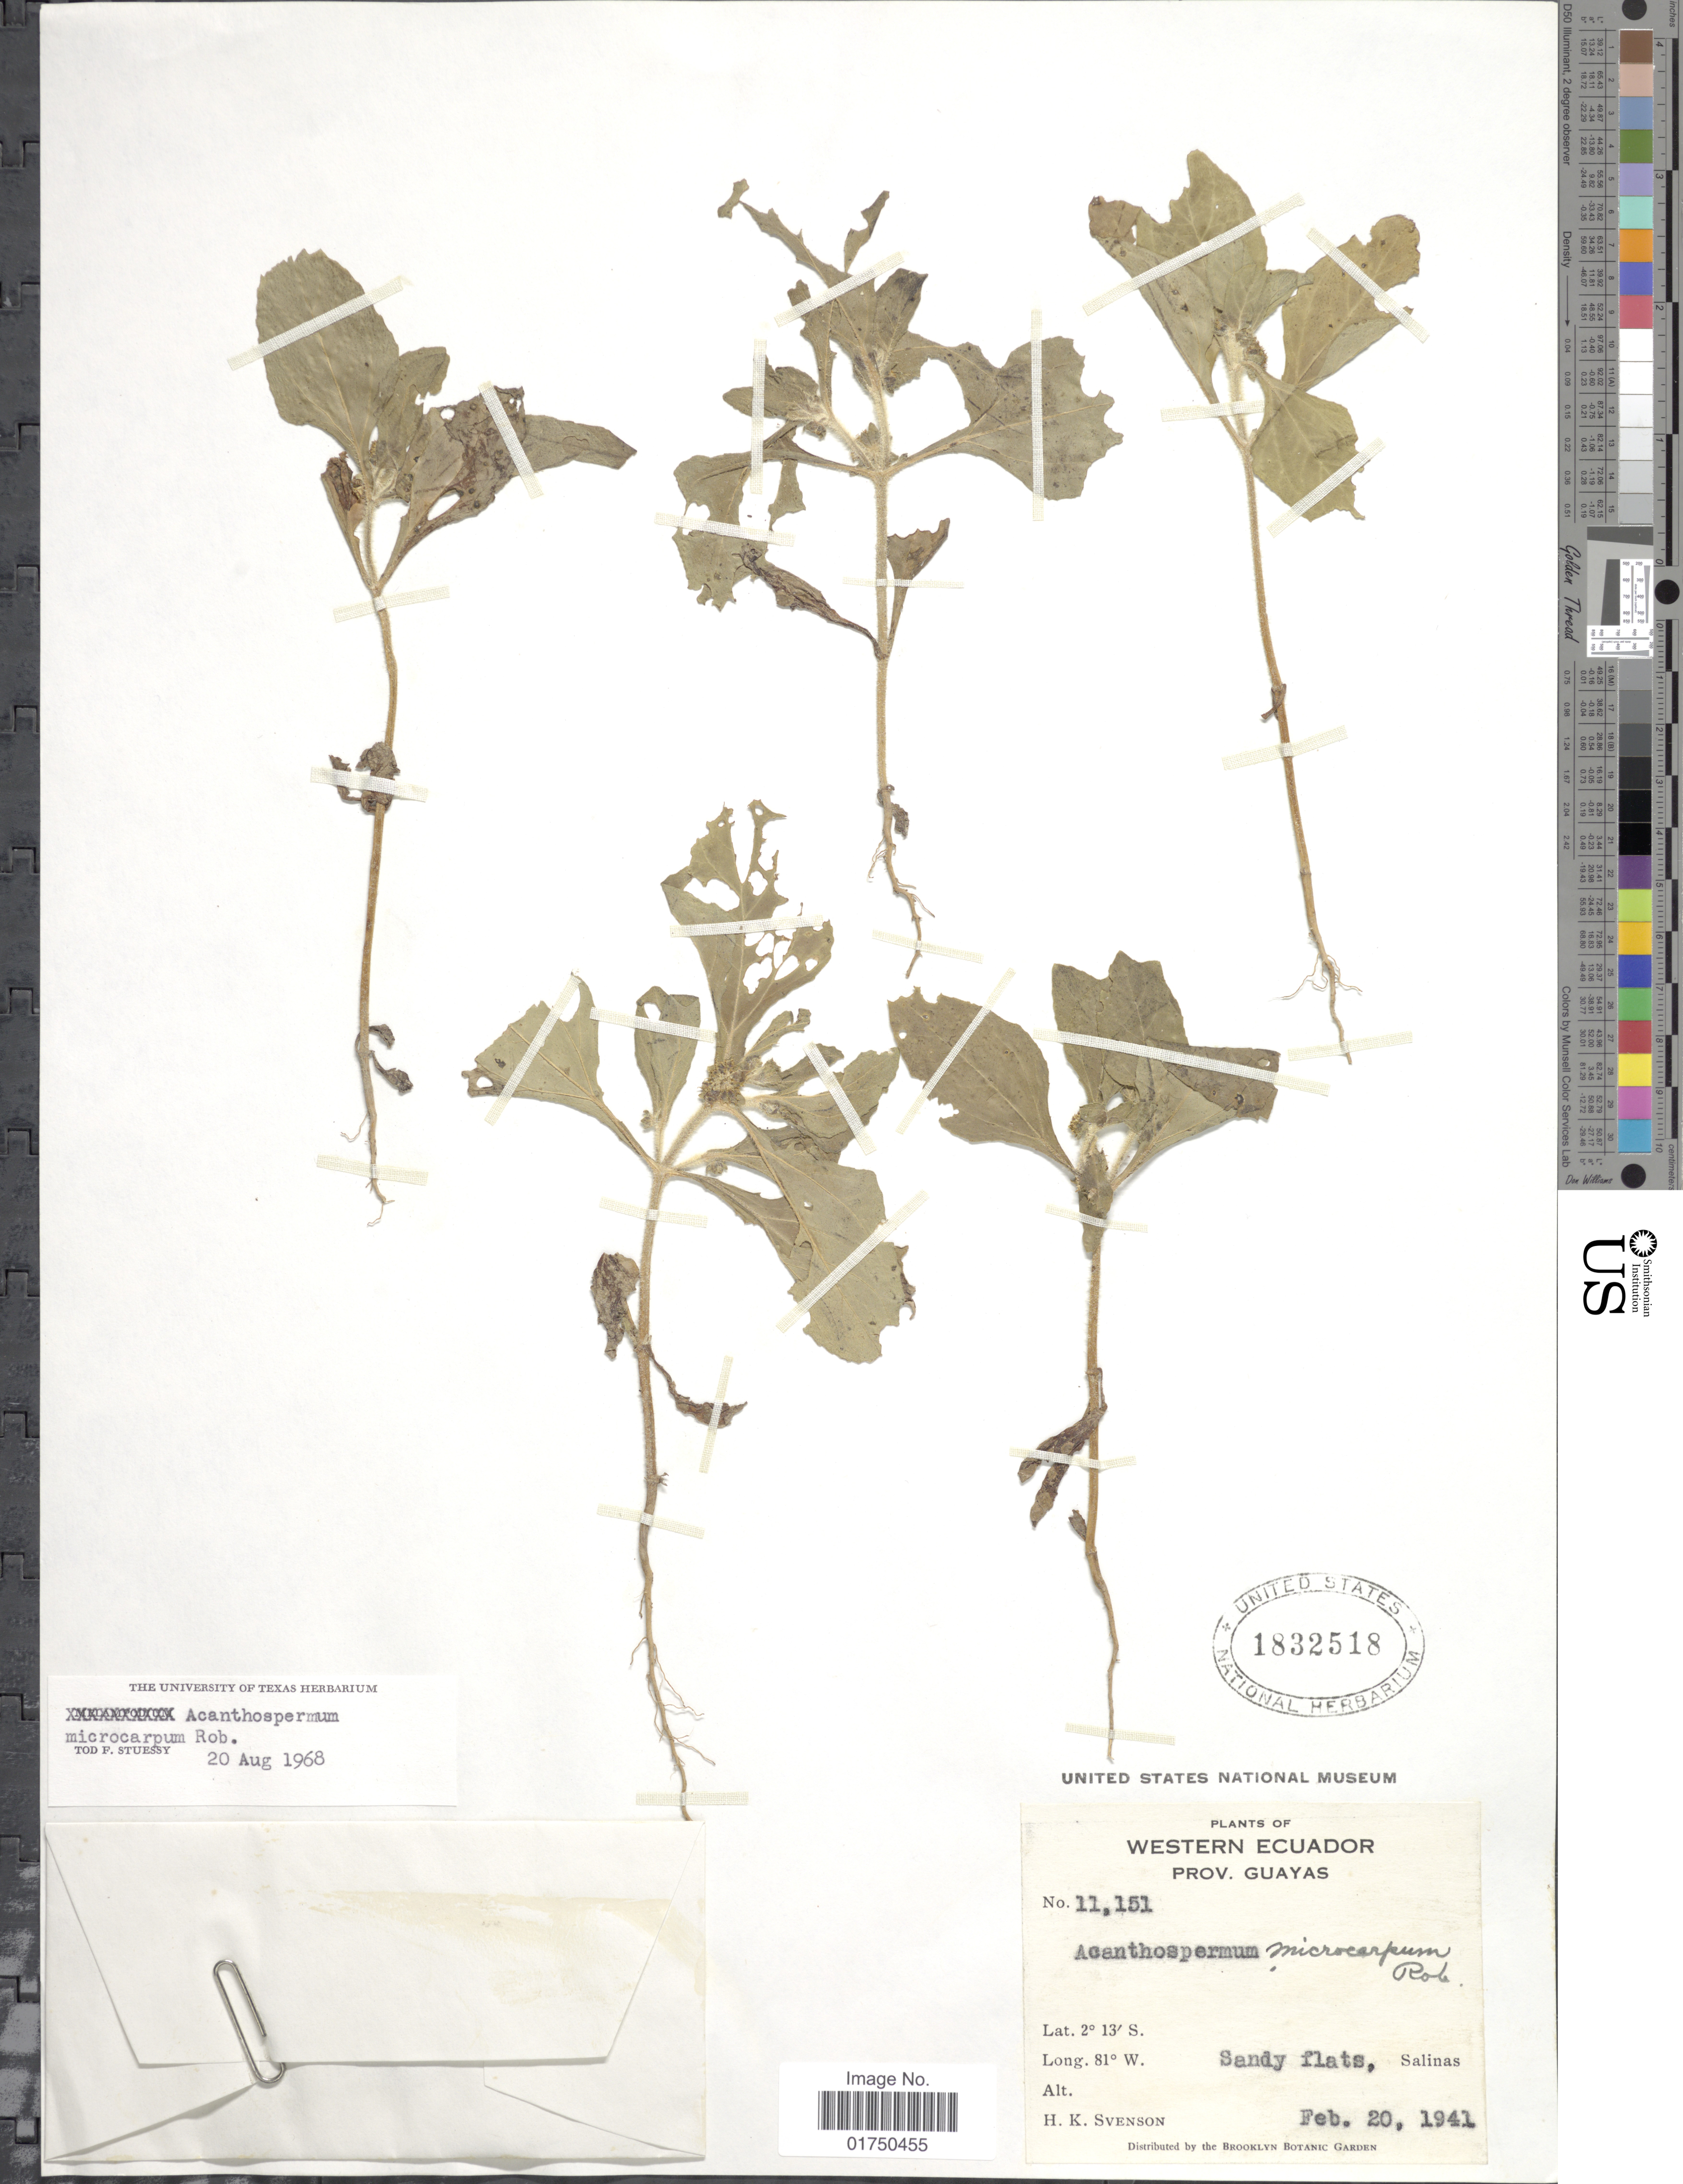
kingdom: Plantae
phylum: Tracheophyta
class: Magnoliopsida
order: Asterales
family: Asteraceae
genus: Acanthospermum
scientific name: Acanthospermum microcarpum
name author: B.L. Rob.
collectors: H. K. Svenson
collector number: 11151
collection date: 1941-02-20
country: Ecuador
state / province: Guayas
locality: Western Ecuador. Prov. Guayas. Sandy flats, Salinas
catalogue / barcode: US 1832518